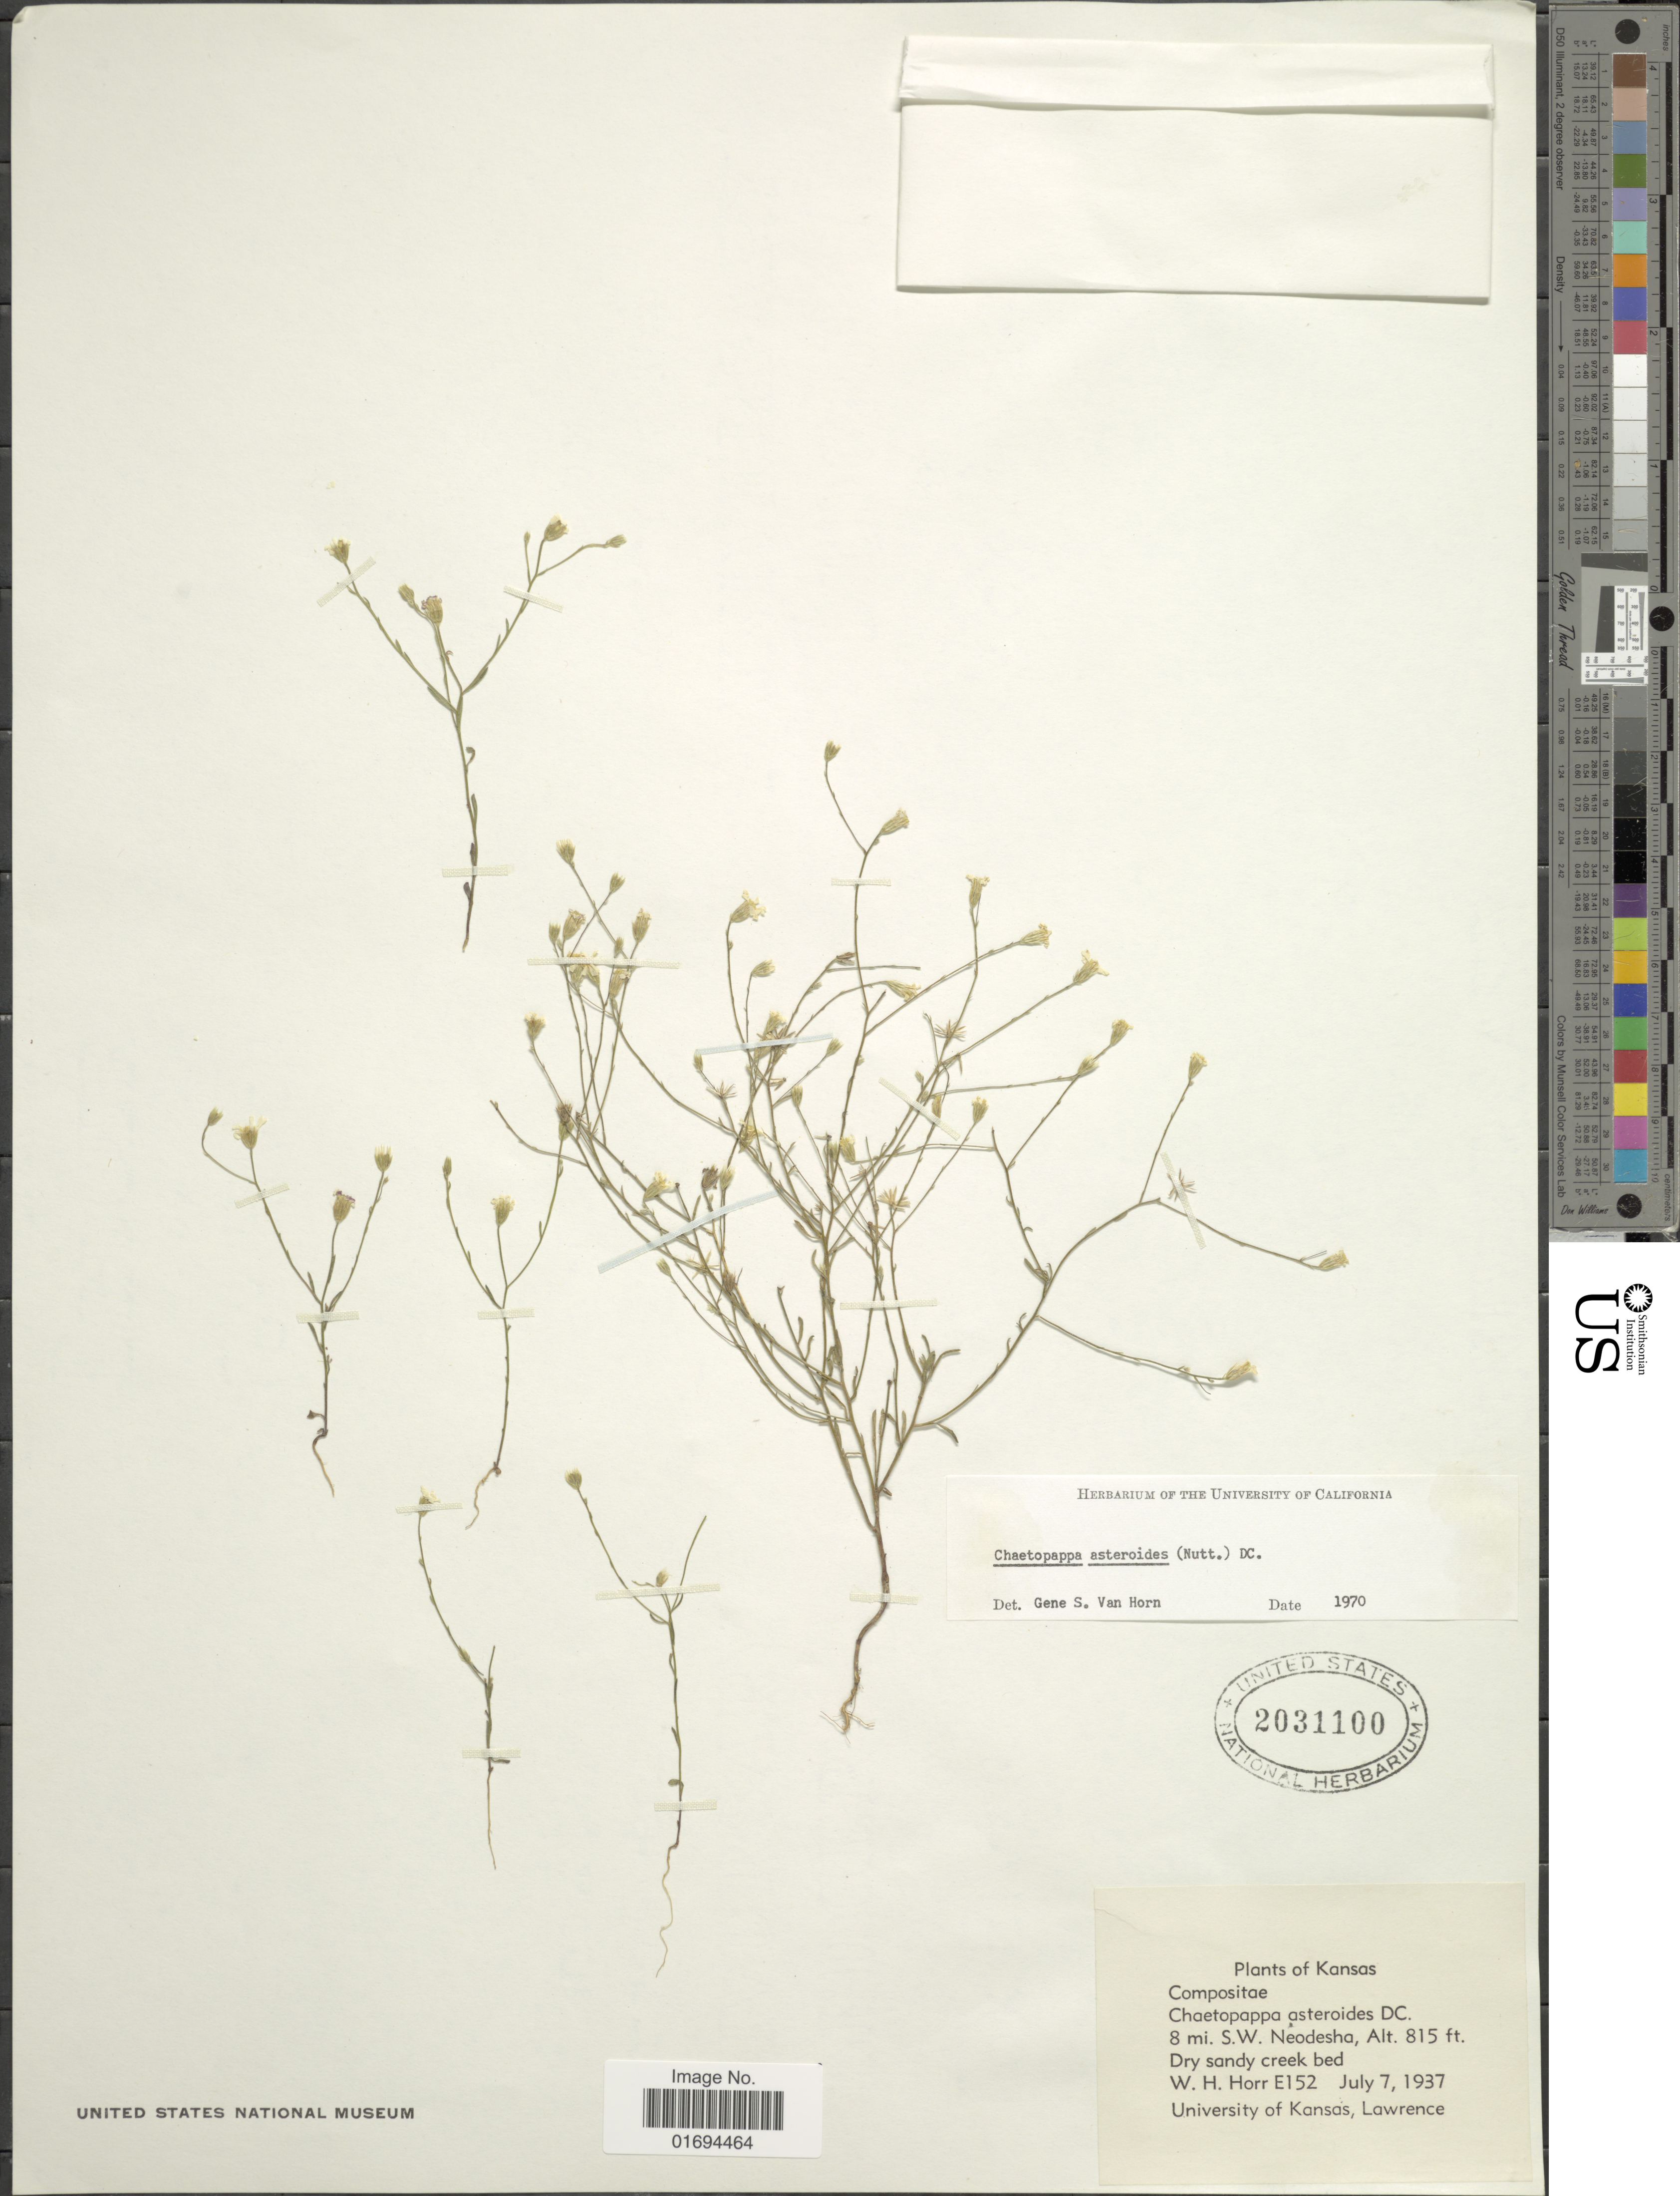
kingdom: Plantae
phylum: Tracheophyta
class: Magnoliopsida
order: Asterales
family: Asteraceae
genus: Chaetopappa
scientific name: Chaetopappa asteroides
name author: (Nutt.) DC.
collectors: W. H. Horr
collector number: E152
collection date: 1937-07-07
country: United States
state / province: Kansas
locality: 8 mi. S. W. Neodesha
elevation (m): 248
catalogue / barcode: US 2031100